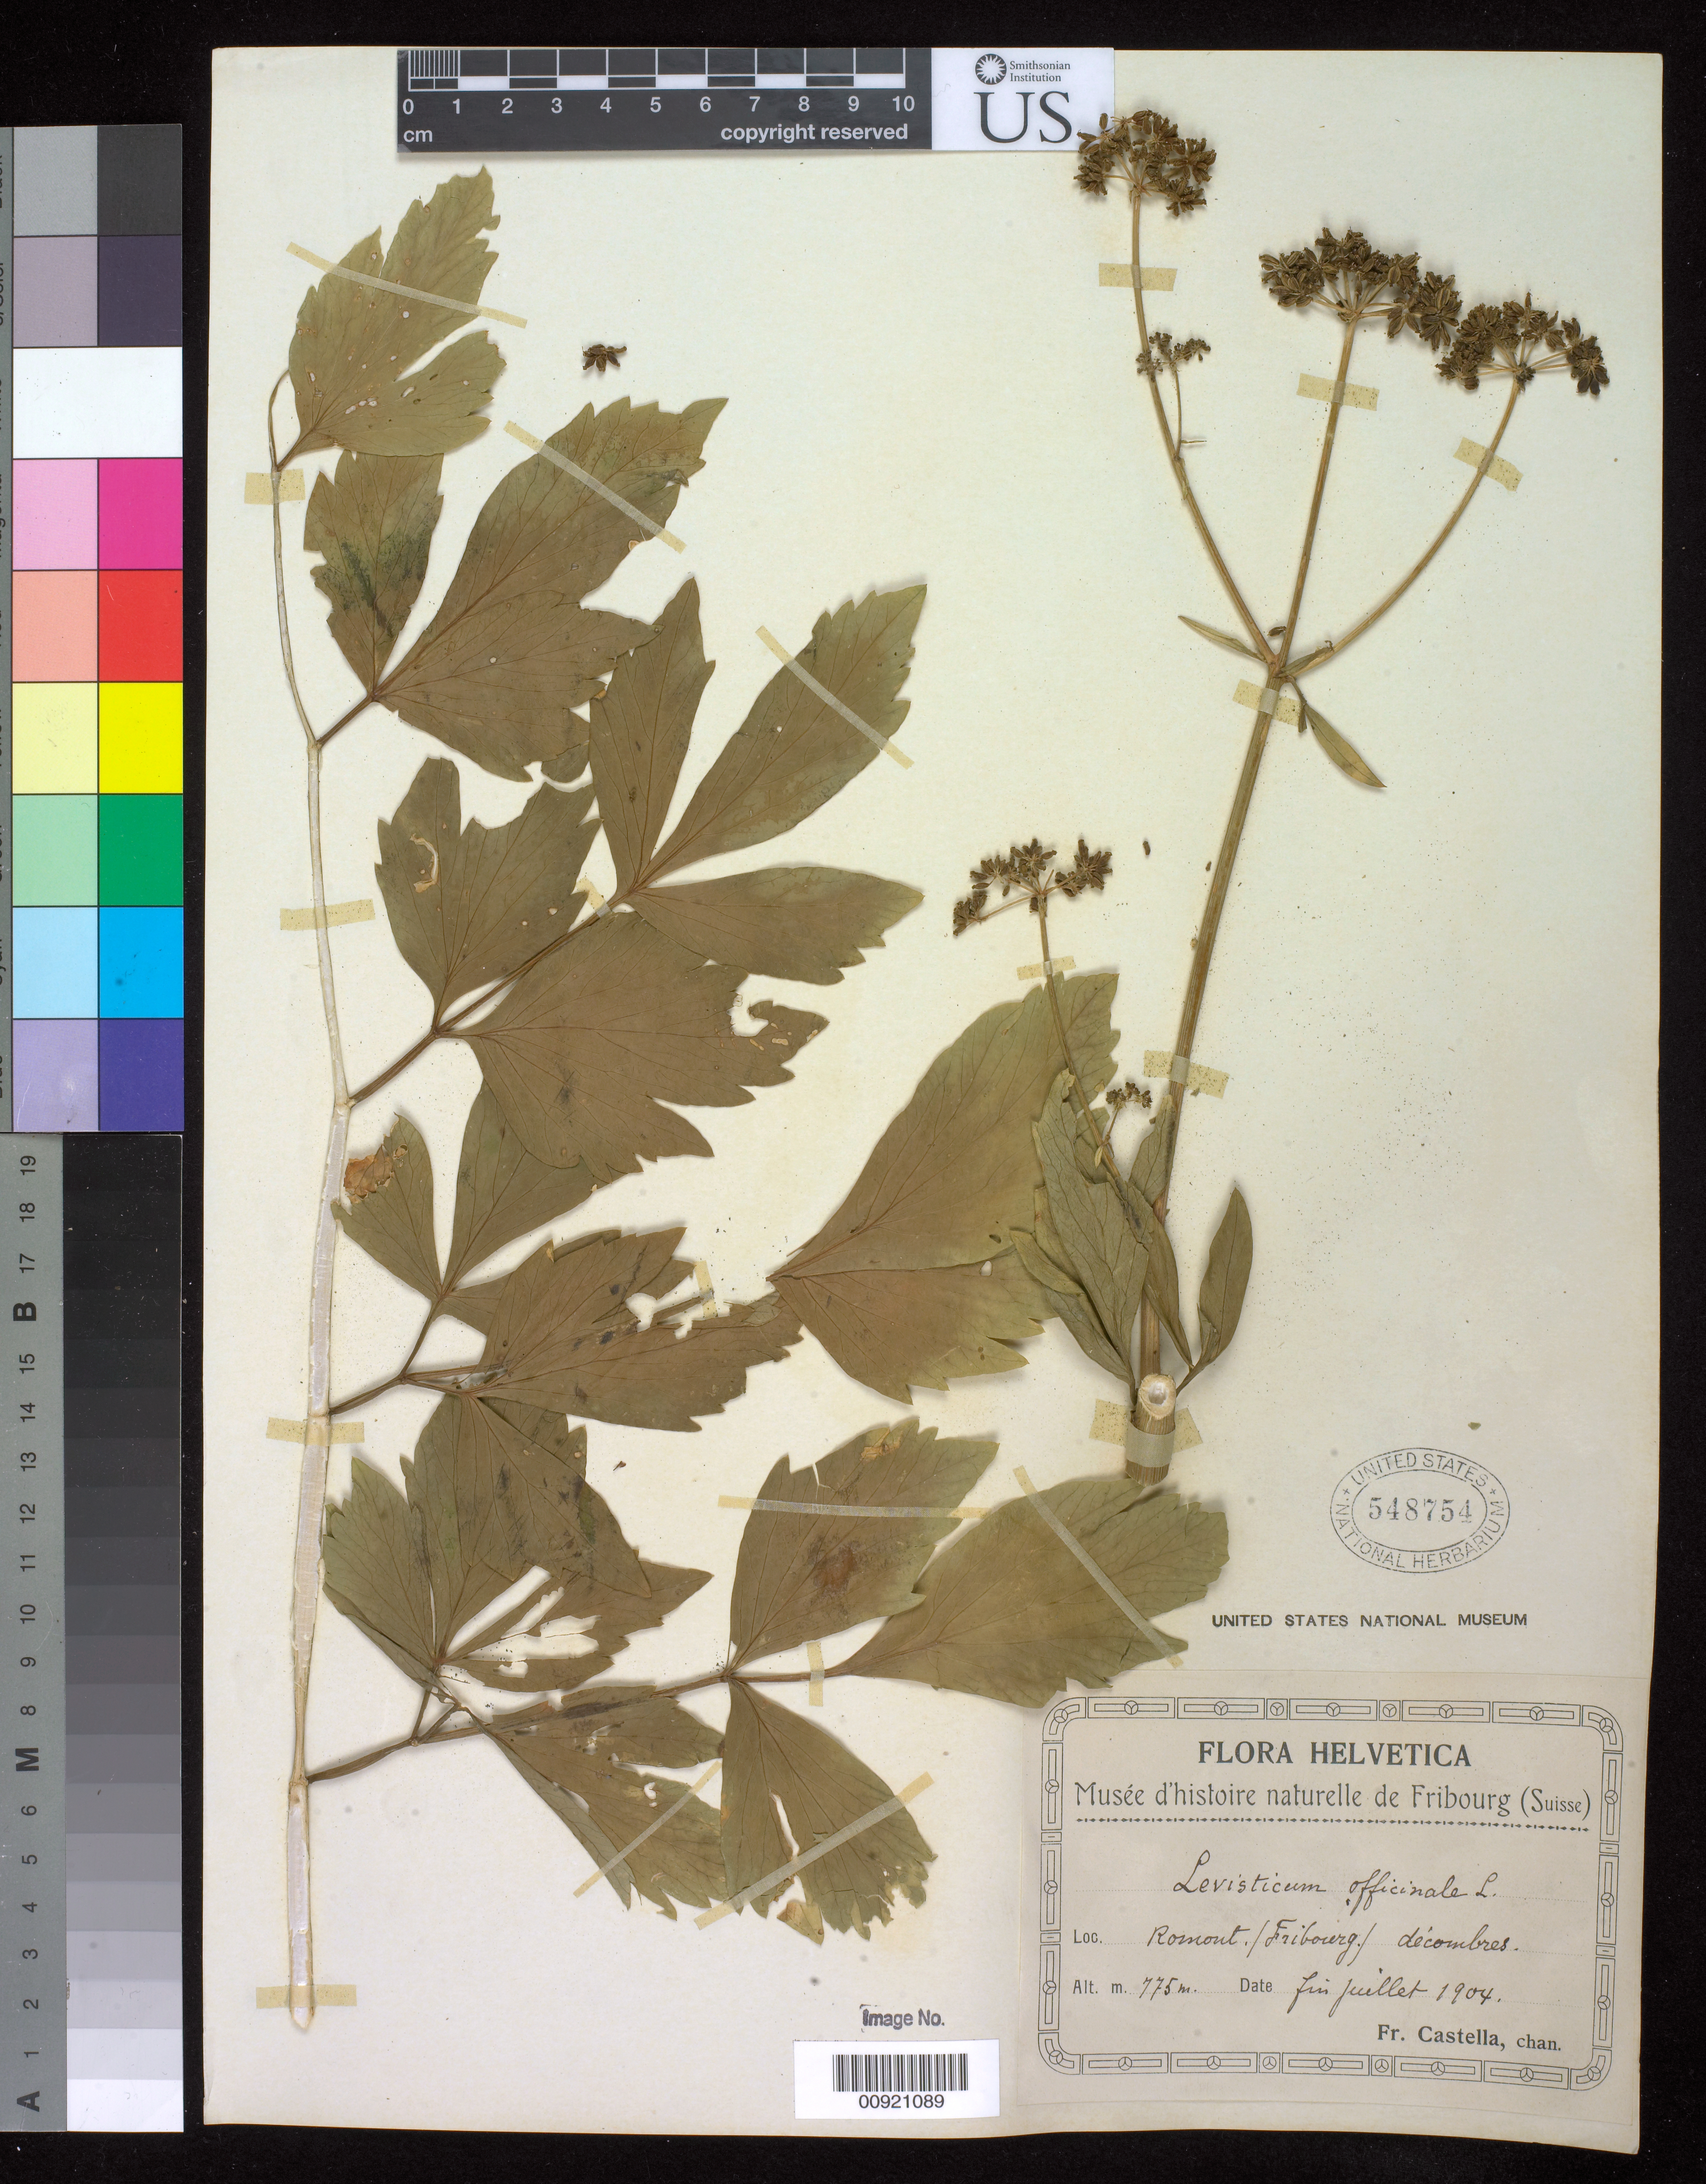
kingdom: Plantae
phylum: Tracheophyta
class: Magnoliopsida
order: Apiales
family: Apiaceae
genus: Levisticum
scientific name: Levisticum officinale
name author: W.D.J. Koch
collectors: Fr. Castella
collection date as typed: Jul 1904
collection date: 1904-07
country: Switzerland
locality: Romout/Fribourg/decombres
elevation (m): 775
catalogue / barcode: US 548754